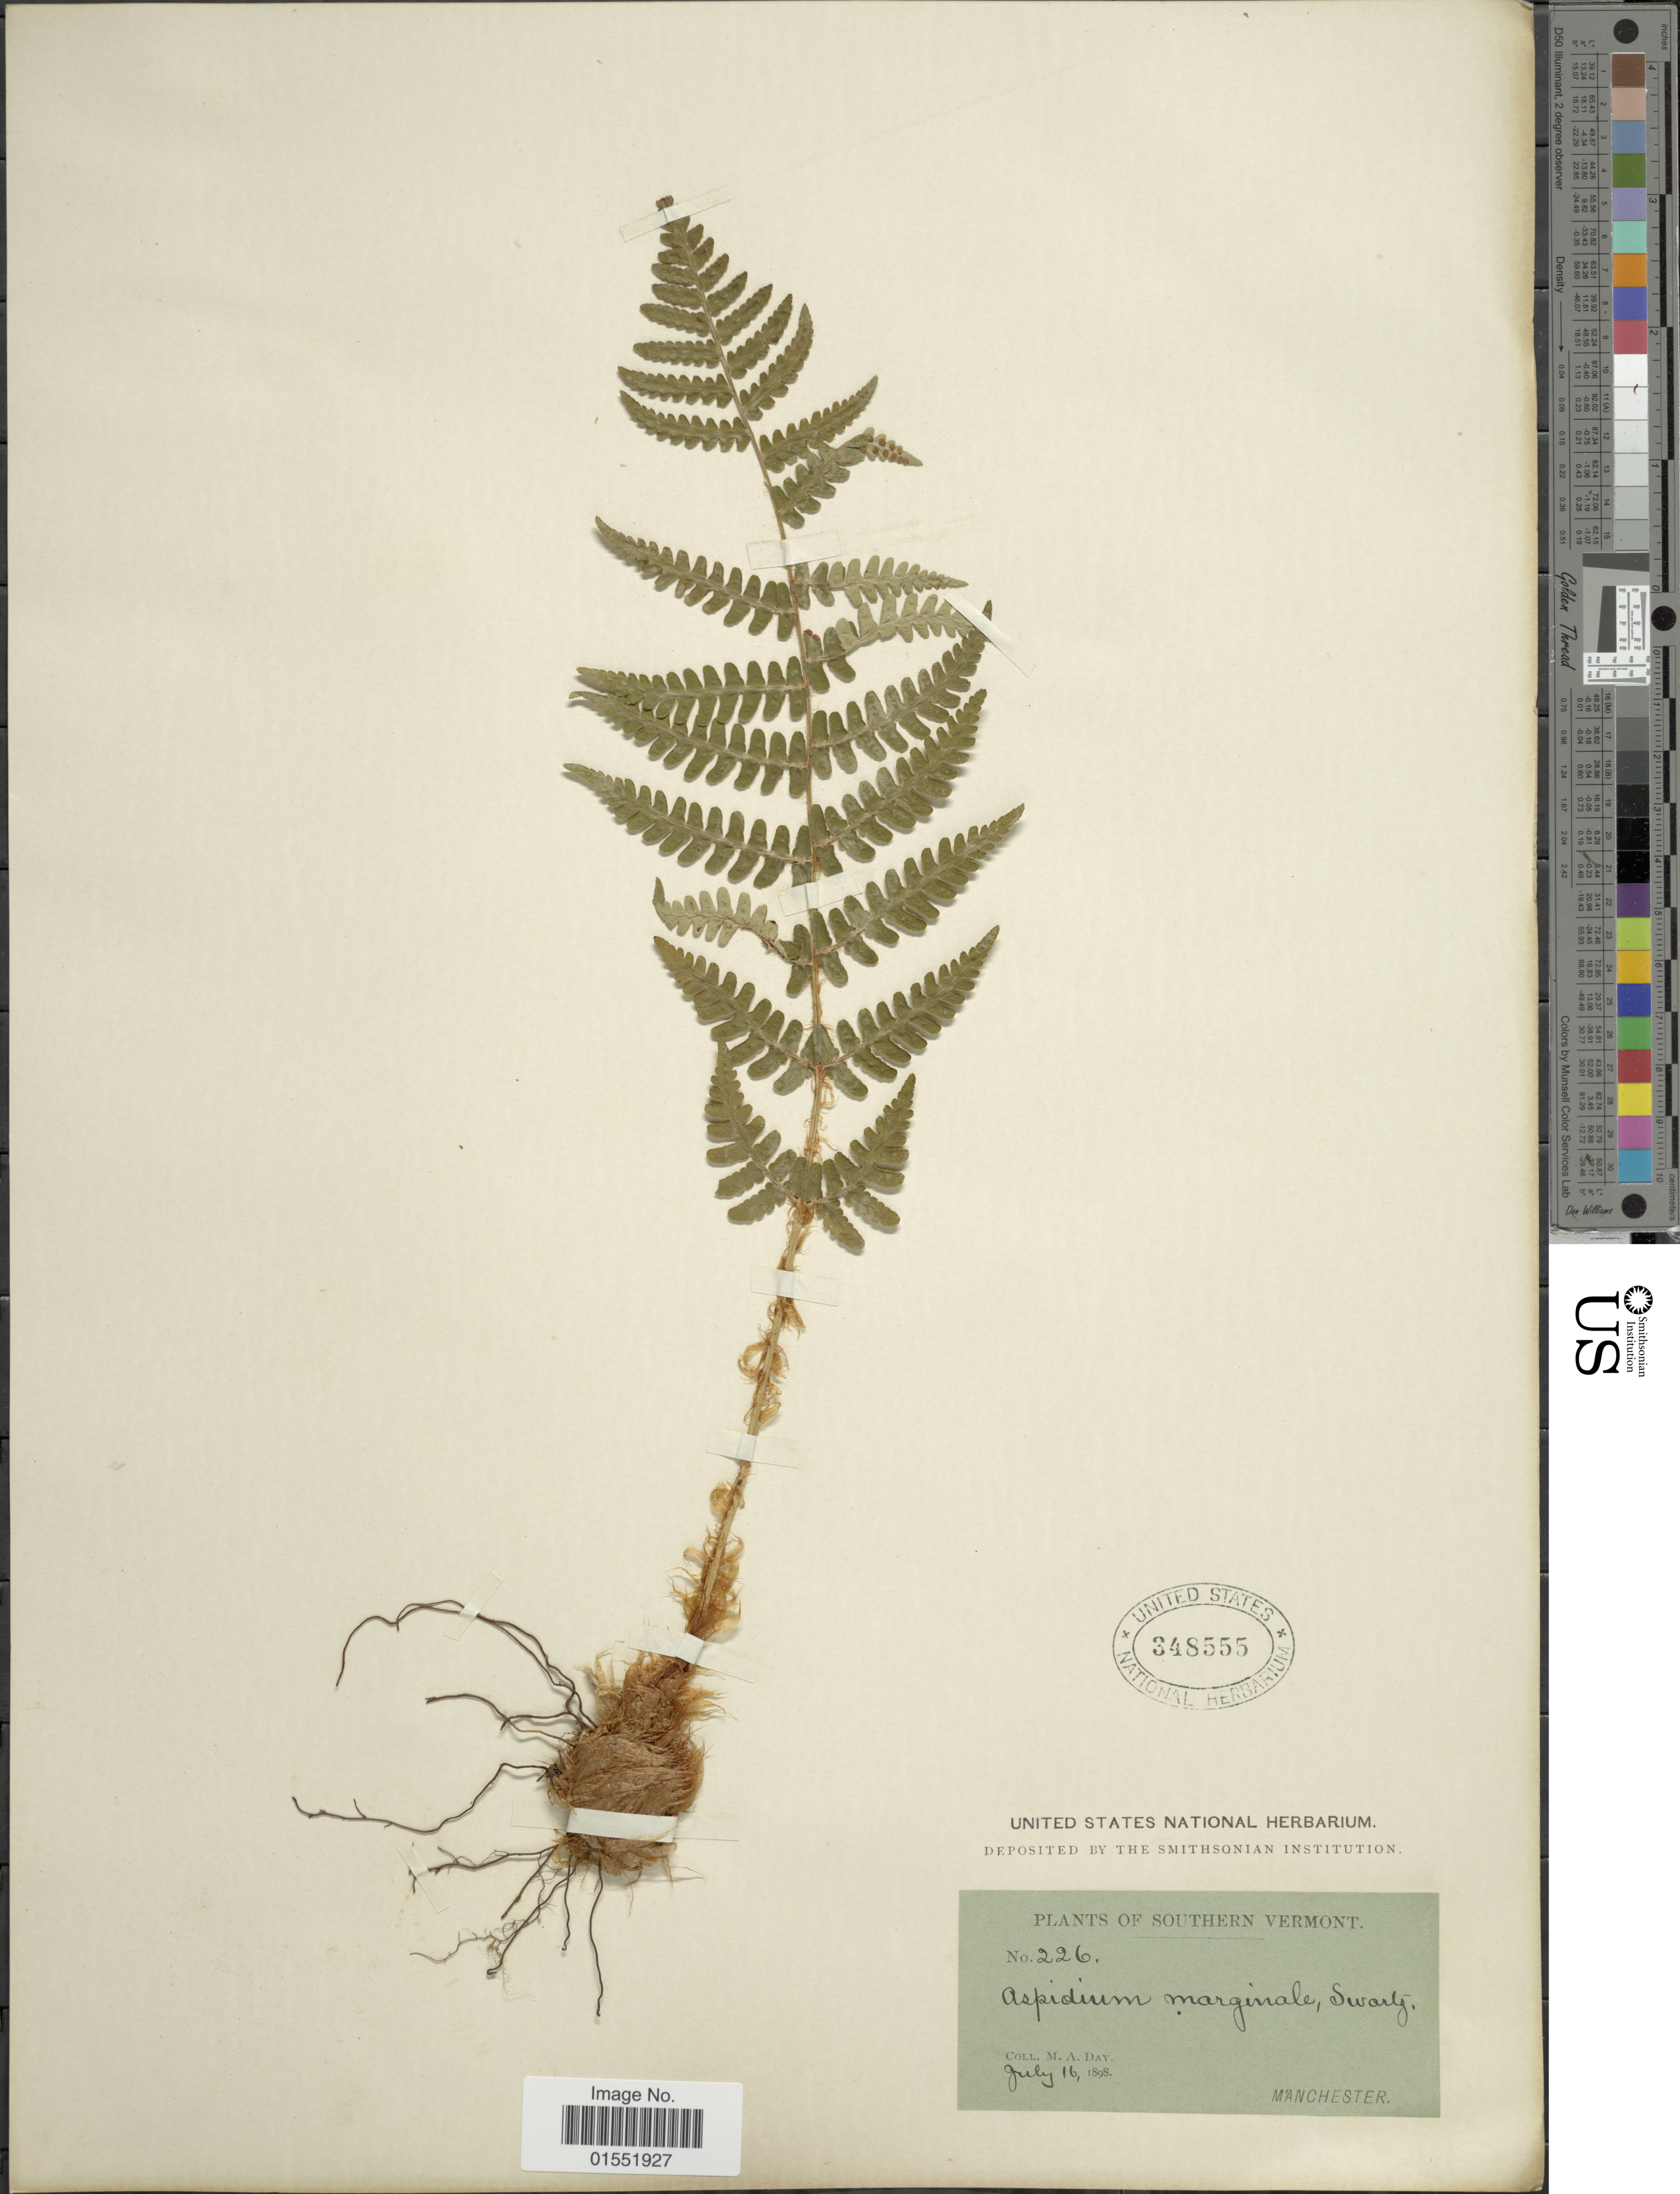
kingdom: Plantae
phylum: Tracheophyta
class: Polypodiopsida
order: Polypodiales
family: Dryopteridaceae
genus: Dryopteris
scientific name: Dryopteris marginalis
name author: (L.) A. Gray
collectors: M. Day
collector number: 226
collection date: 1898-07-16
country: United States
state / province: Vermont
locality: Southern Vermont, Manchester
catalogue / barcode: US 348555